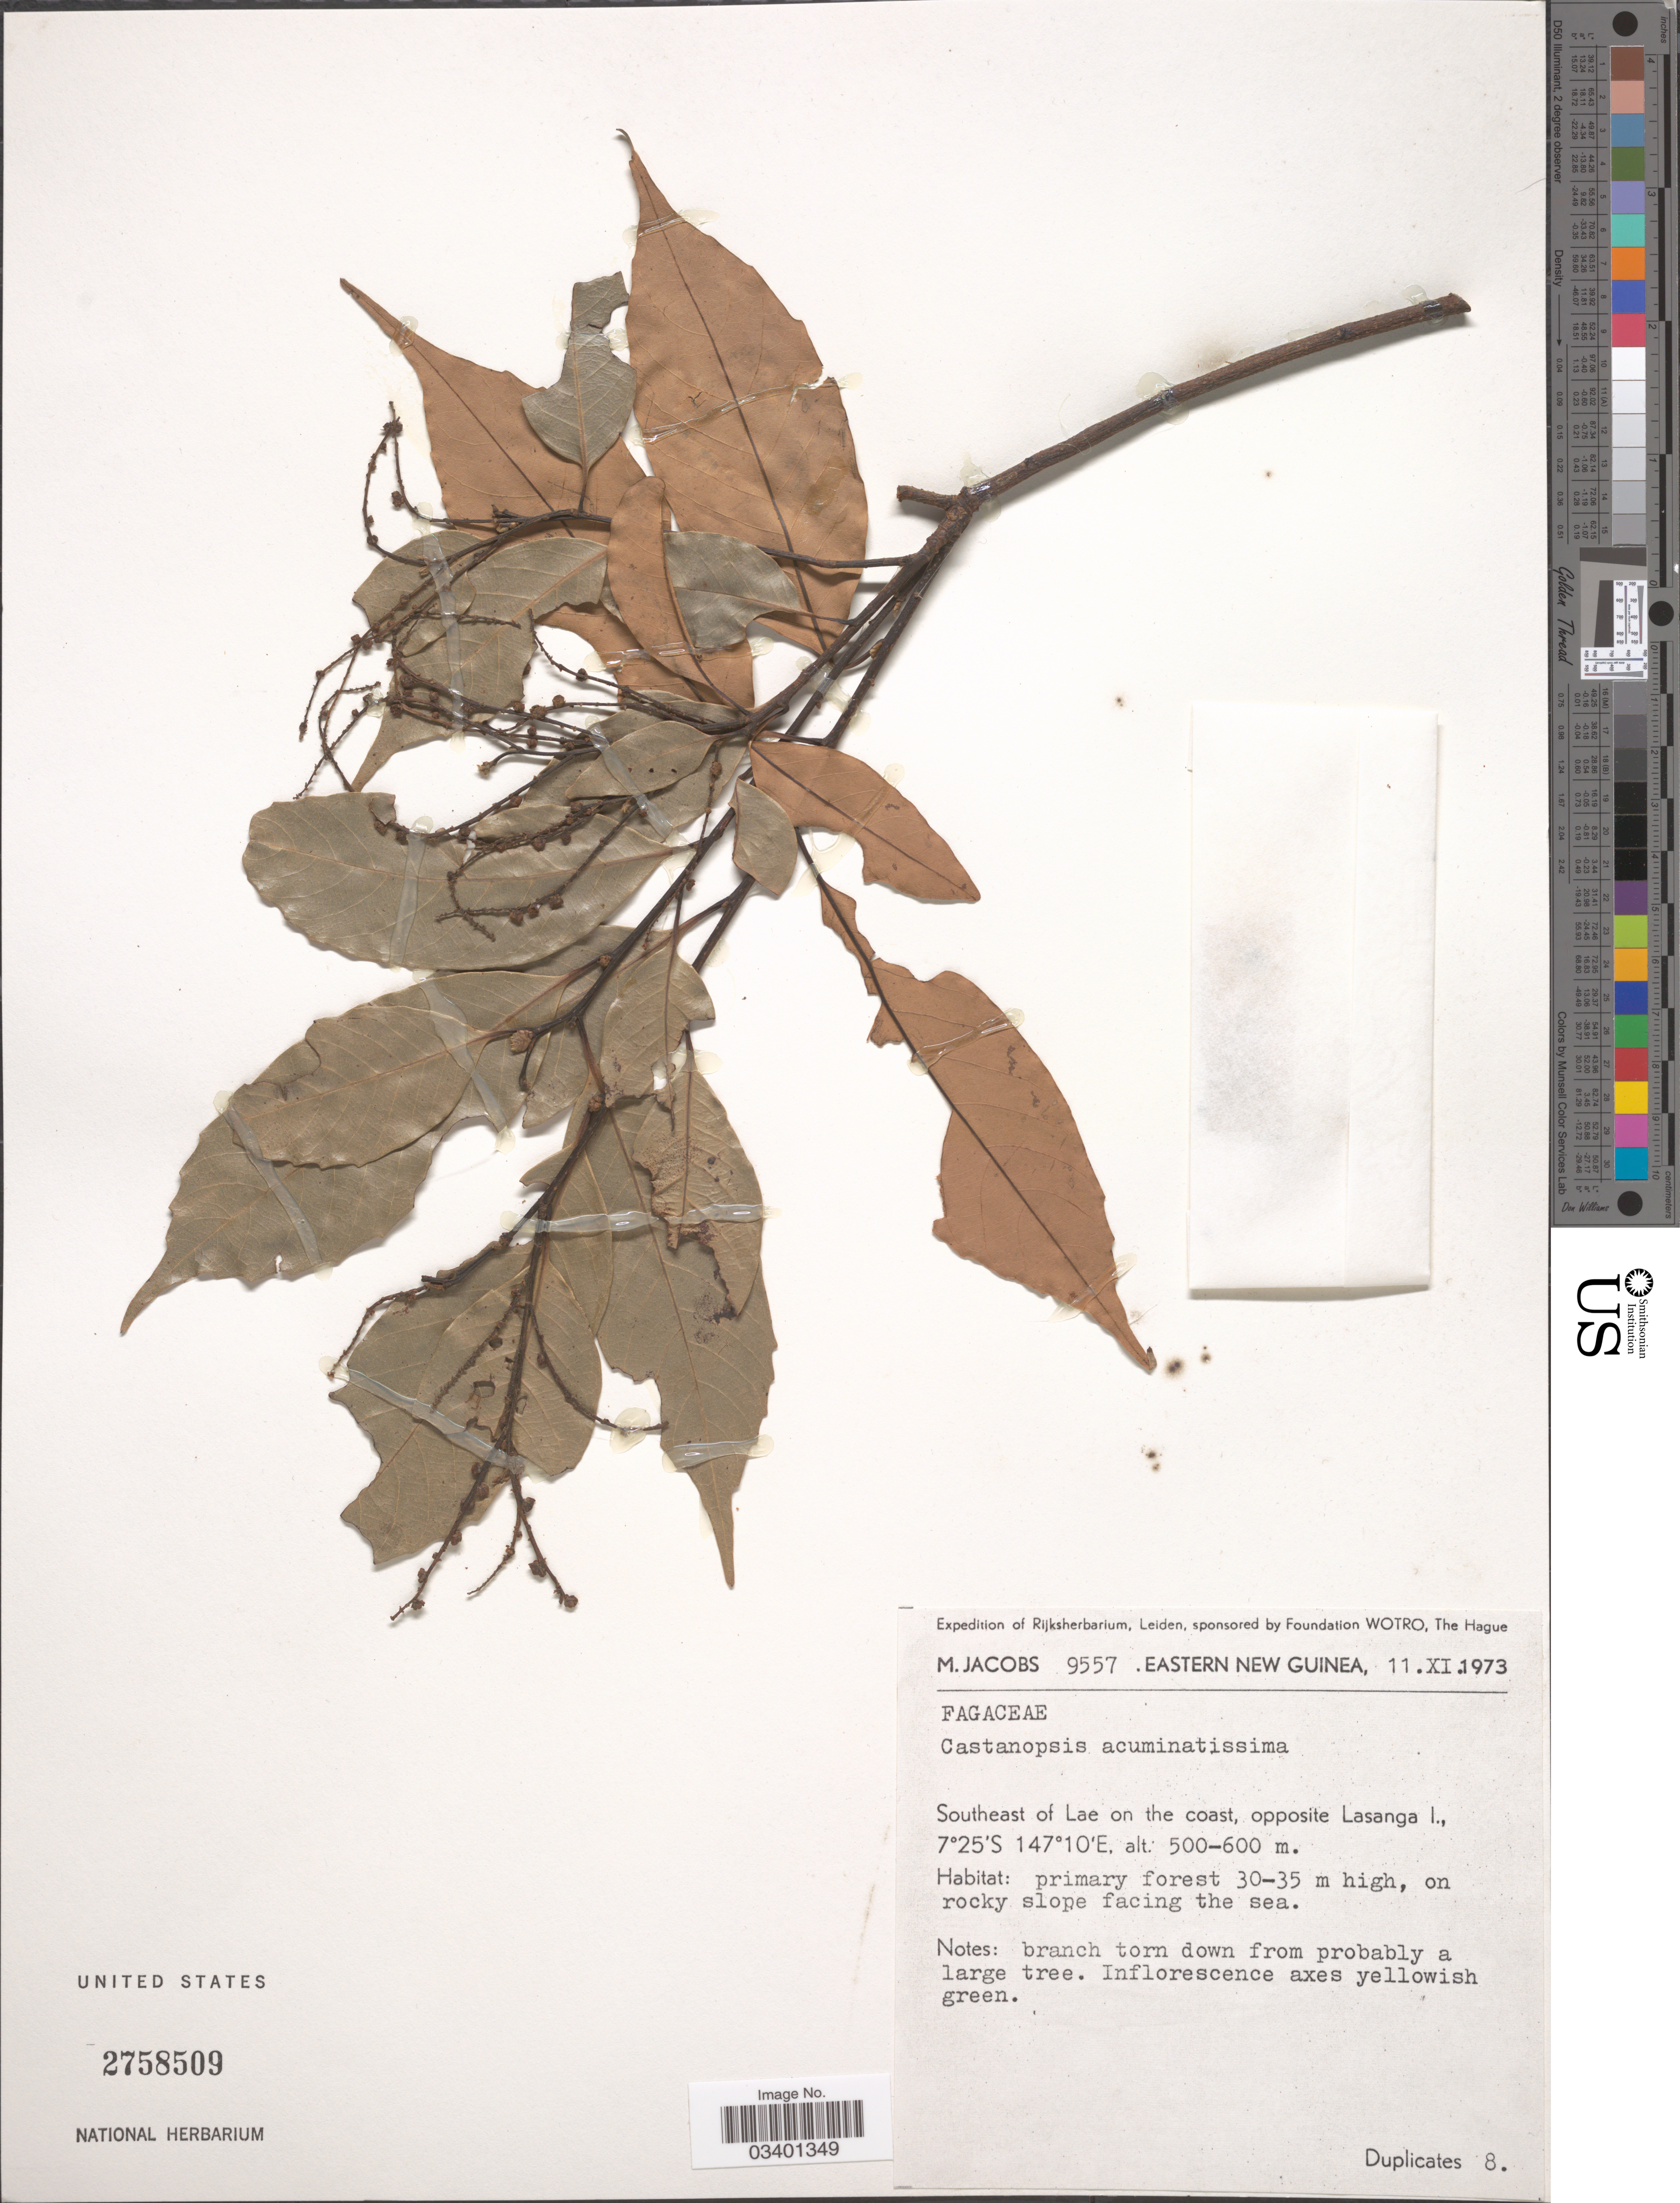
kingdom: Plantae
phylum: Tracheophyta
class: Magnoliopsida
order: Fagales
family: Fagaceae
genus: Castanopsis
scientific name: Castanopsis acuminatissima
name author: (Blume) A. DC.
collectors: M. Jacobs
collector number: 9557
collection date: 1973-11-11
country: Papua New Guinea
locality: Eastern New Guinea. Southeast of Lae on the coast, opposite Lasanga I.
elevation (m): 500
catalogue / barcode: US 2758509